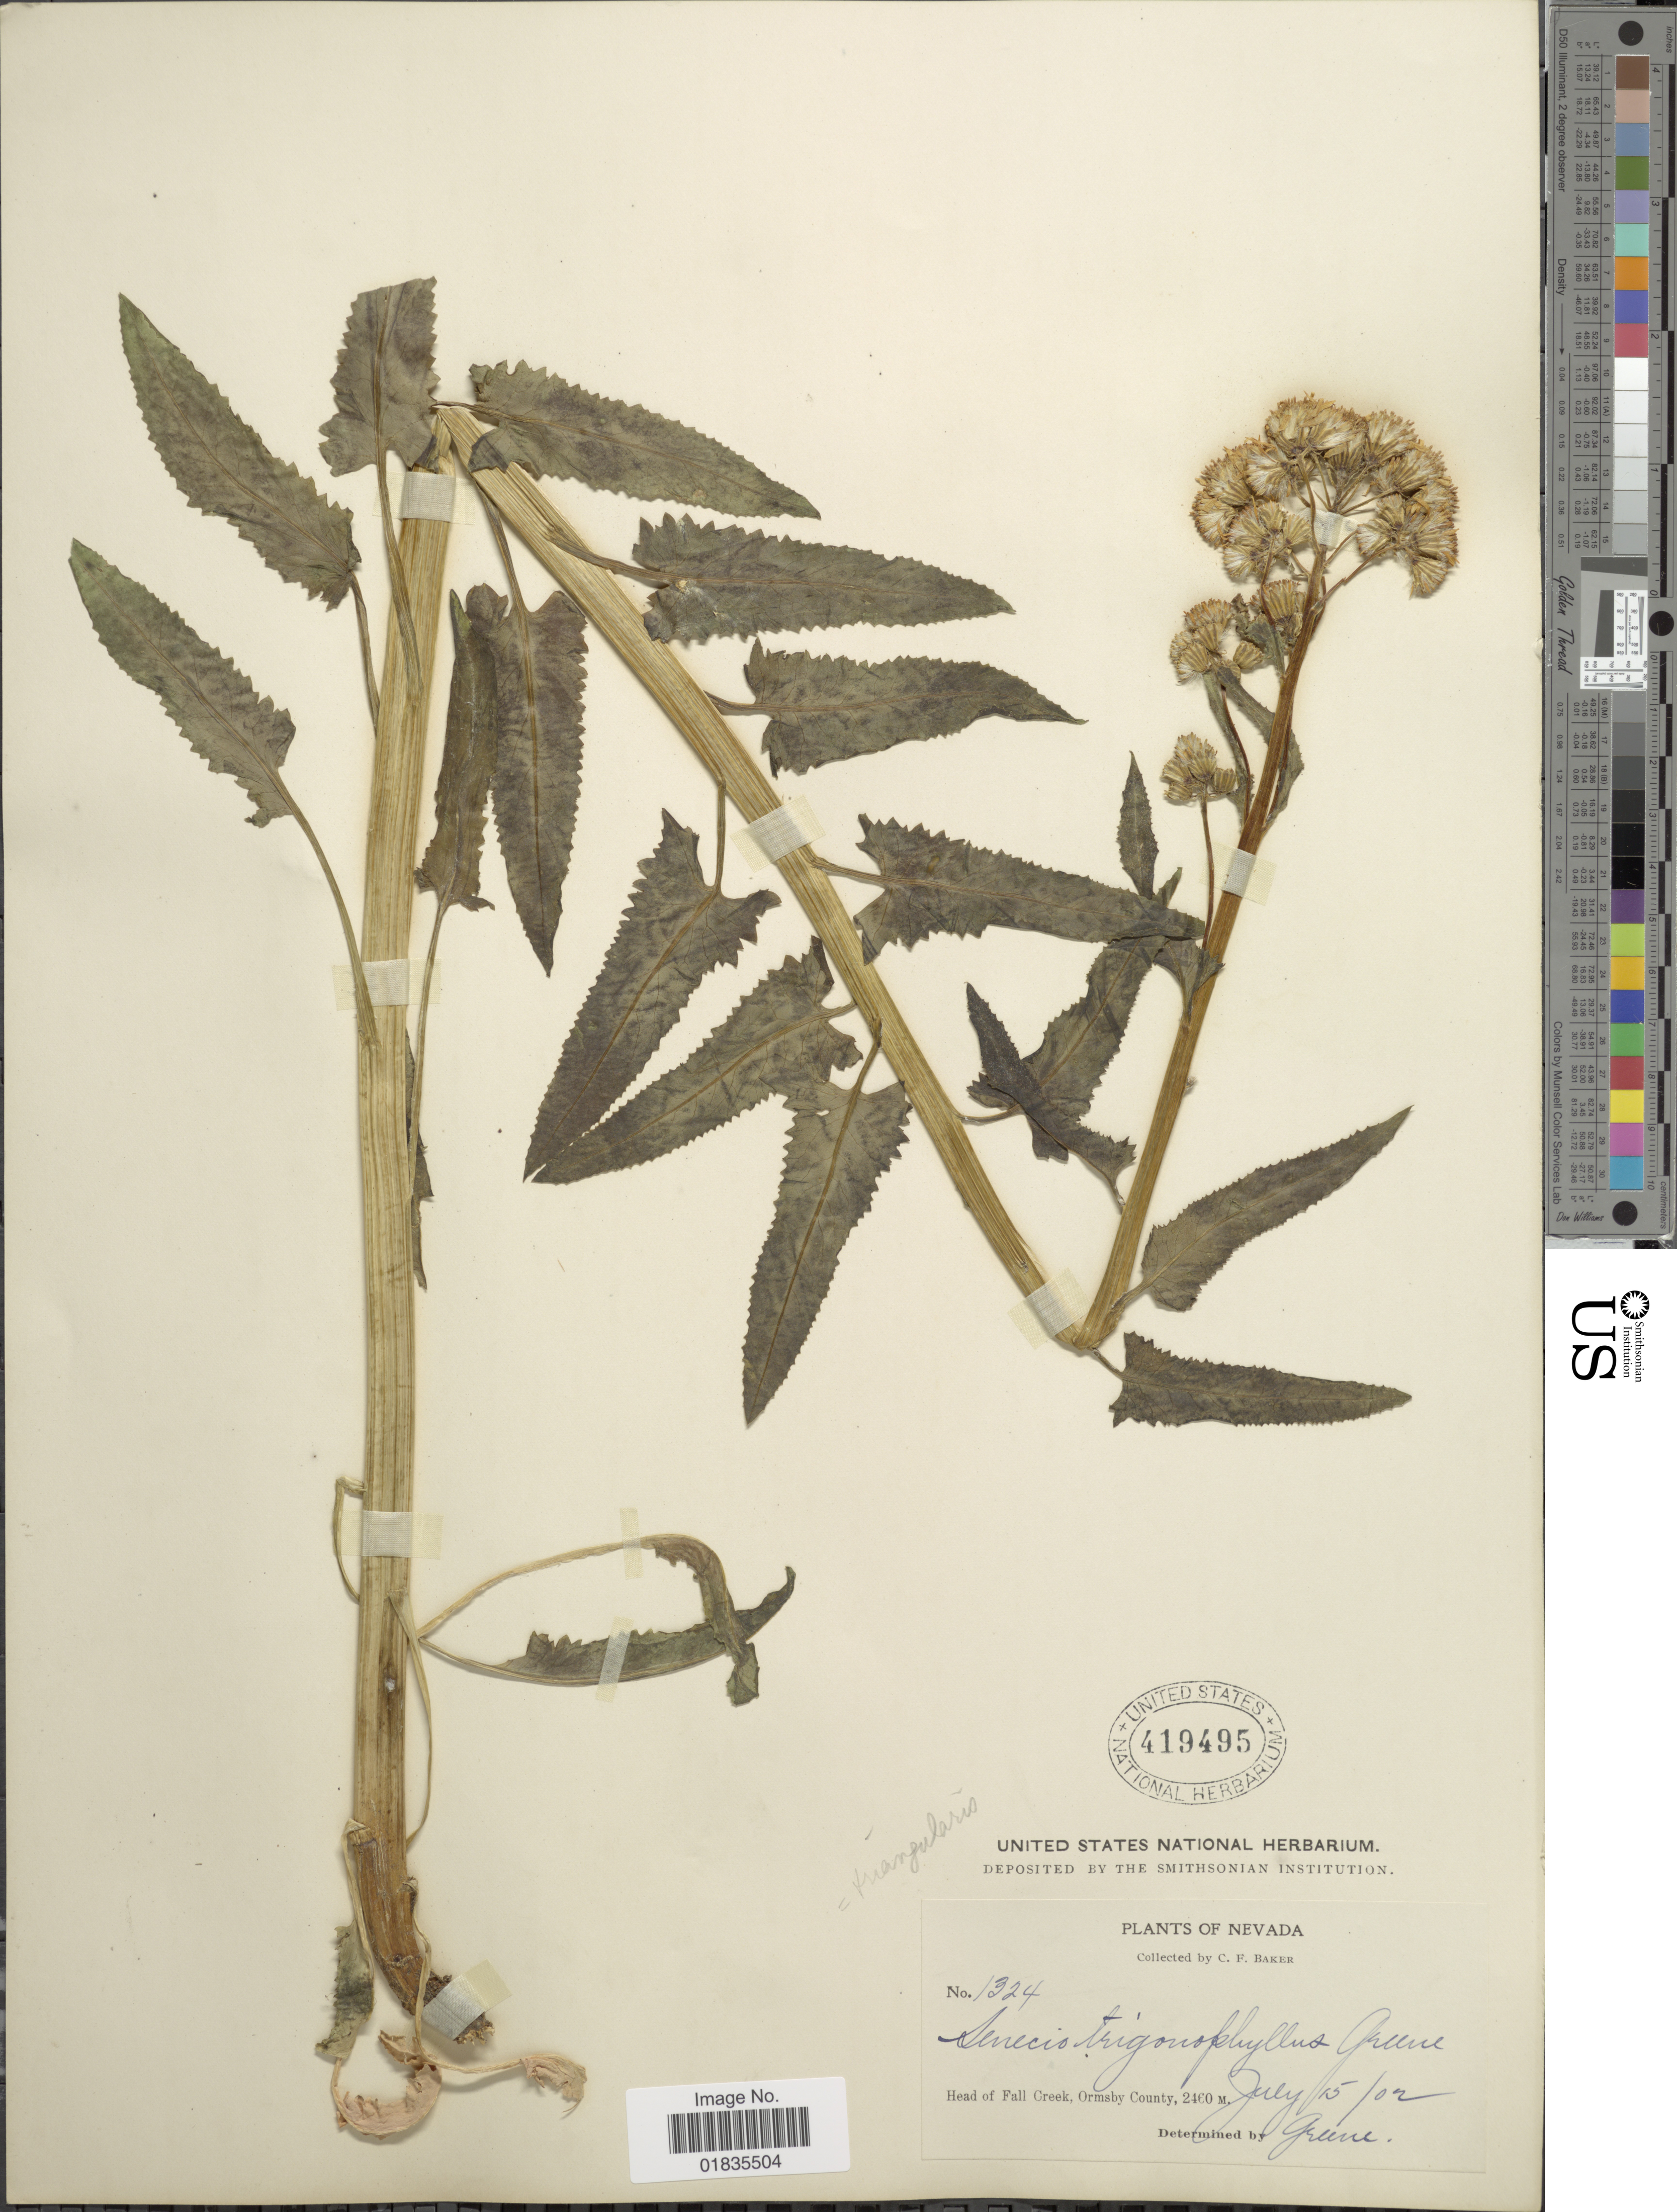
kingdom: Plantae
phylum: Tracheophyta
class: Magnoliopsida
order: Asterales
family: Asteraceae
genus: Senecio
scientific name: Senecio triangularis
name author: Hook.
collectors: C. F. Baker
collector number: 1324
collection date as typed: Transcribed d/m/y: 15/7/02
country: United States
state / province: Nevada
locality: Head of Fall Creek, Ormsby County.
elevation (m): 2460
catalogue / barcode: US 419495